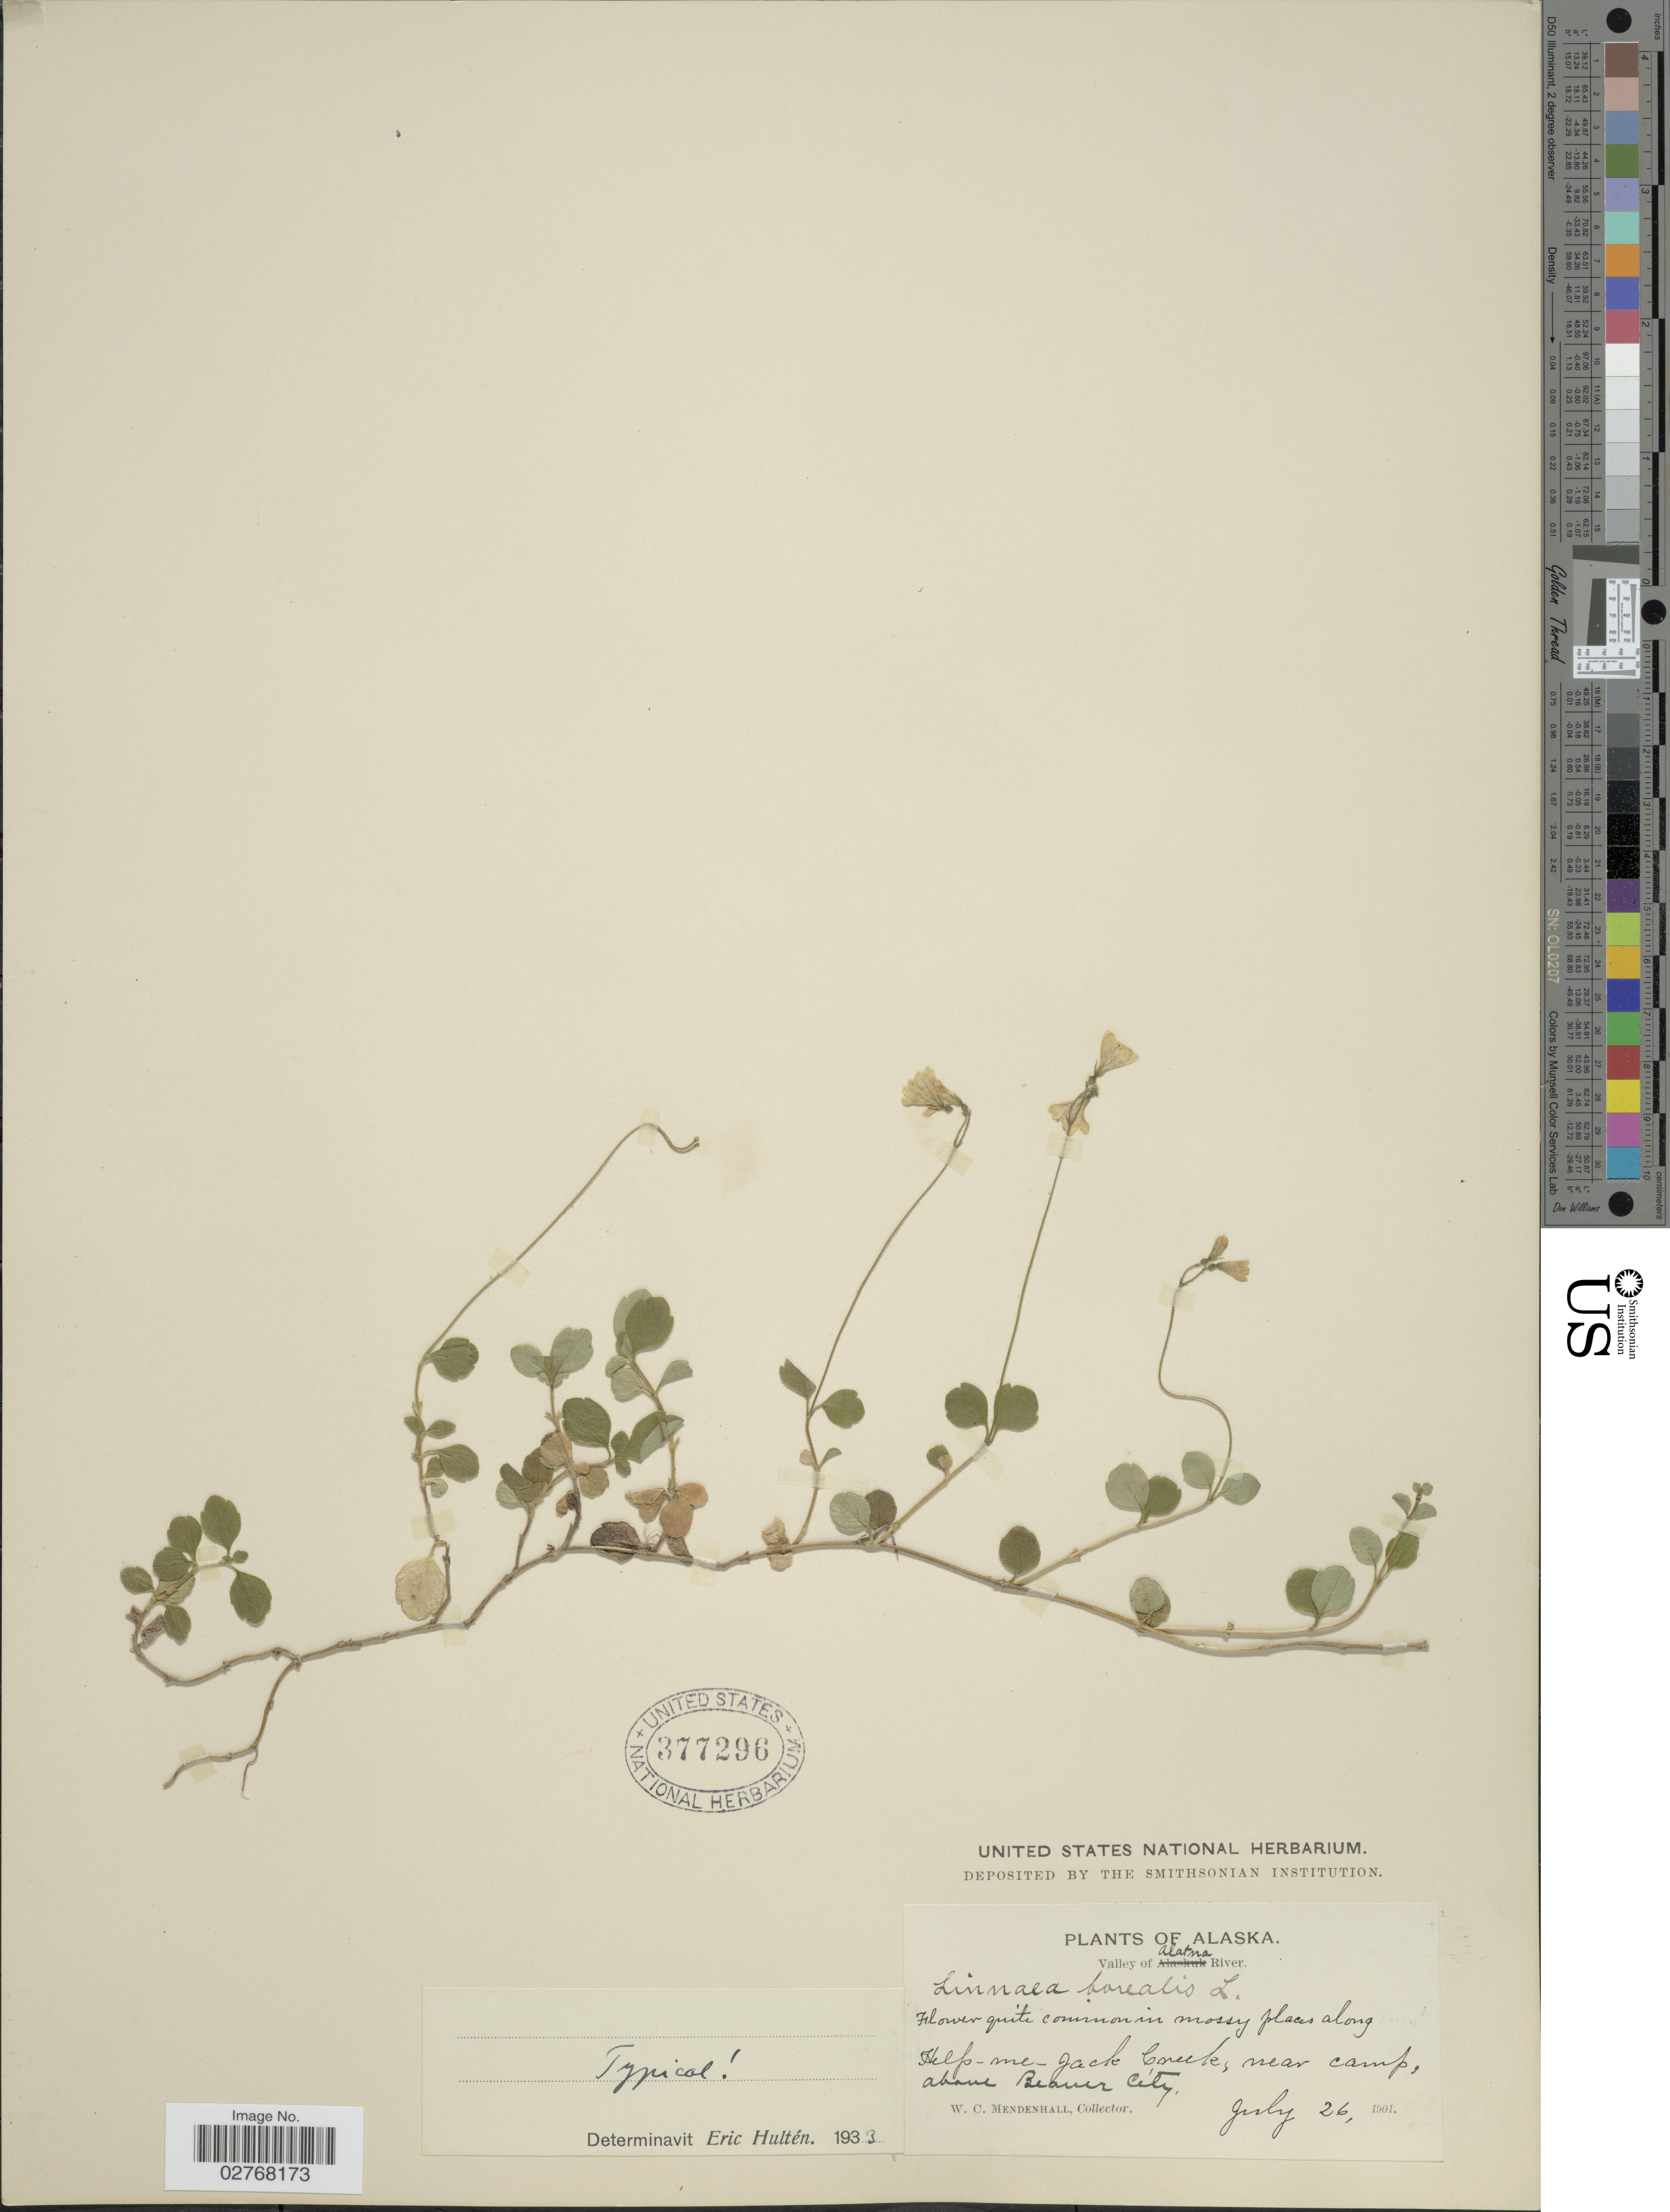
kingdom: Plantae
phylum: Tracheophyta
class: Magnoliopsida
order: Dipsacales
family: Caprifoliaceae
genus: Linnaea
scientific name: Linnaea borealis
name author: L.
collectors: W. Mendenhall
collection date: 1901-07-26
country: United States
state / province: Alaska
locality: Valley of Alatna River. Help-me-Jack Creek, near camp, above Beaver City.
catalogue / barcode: US 377296